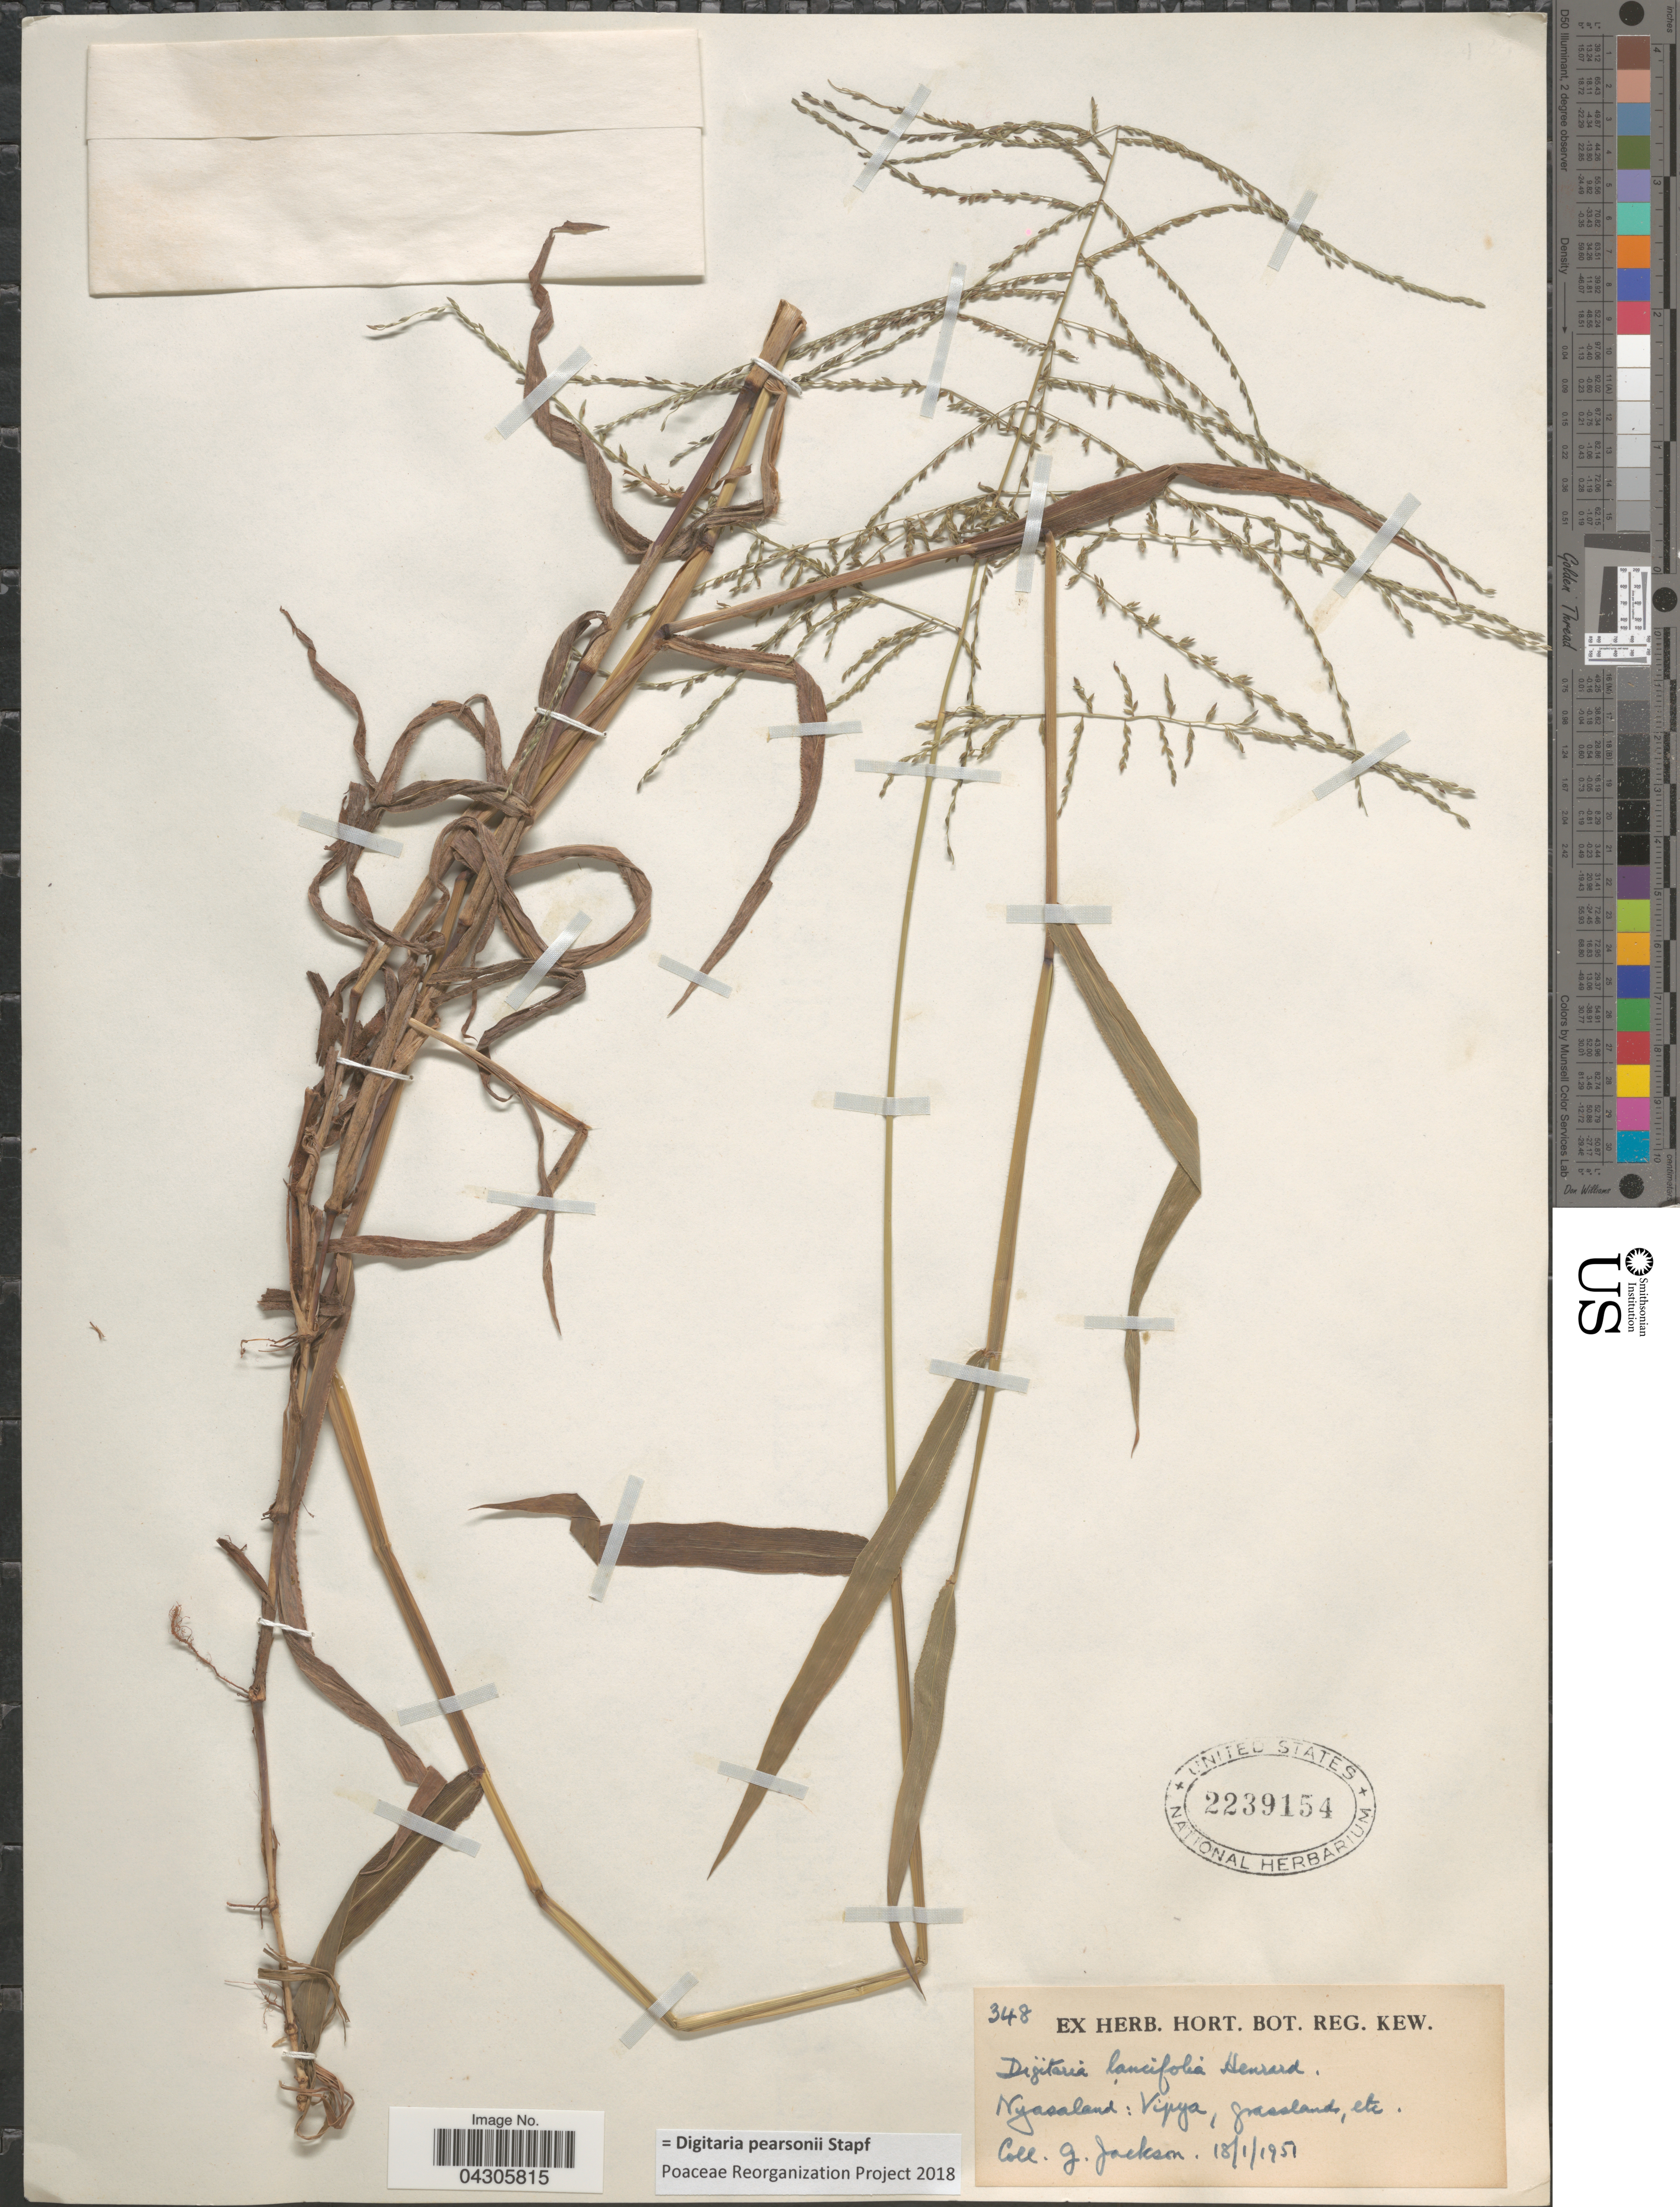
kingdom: Plantae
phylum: Tracheophyta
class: Liliopsida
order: Poales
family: Poaceae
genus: Digitaria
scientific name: Digitaria pearsonii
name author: Stapf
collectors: J. Jackson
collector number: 348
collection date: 1951-01-18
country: Malawi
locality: Nyasaland: Vipya.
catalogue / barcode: US 2239154